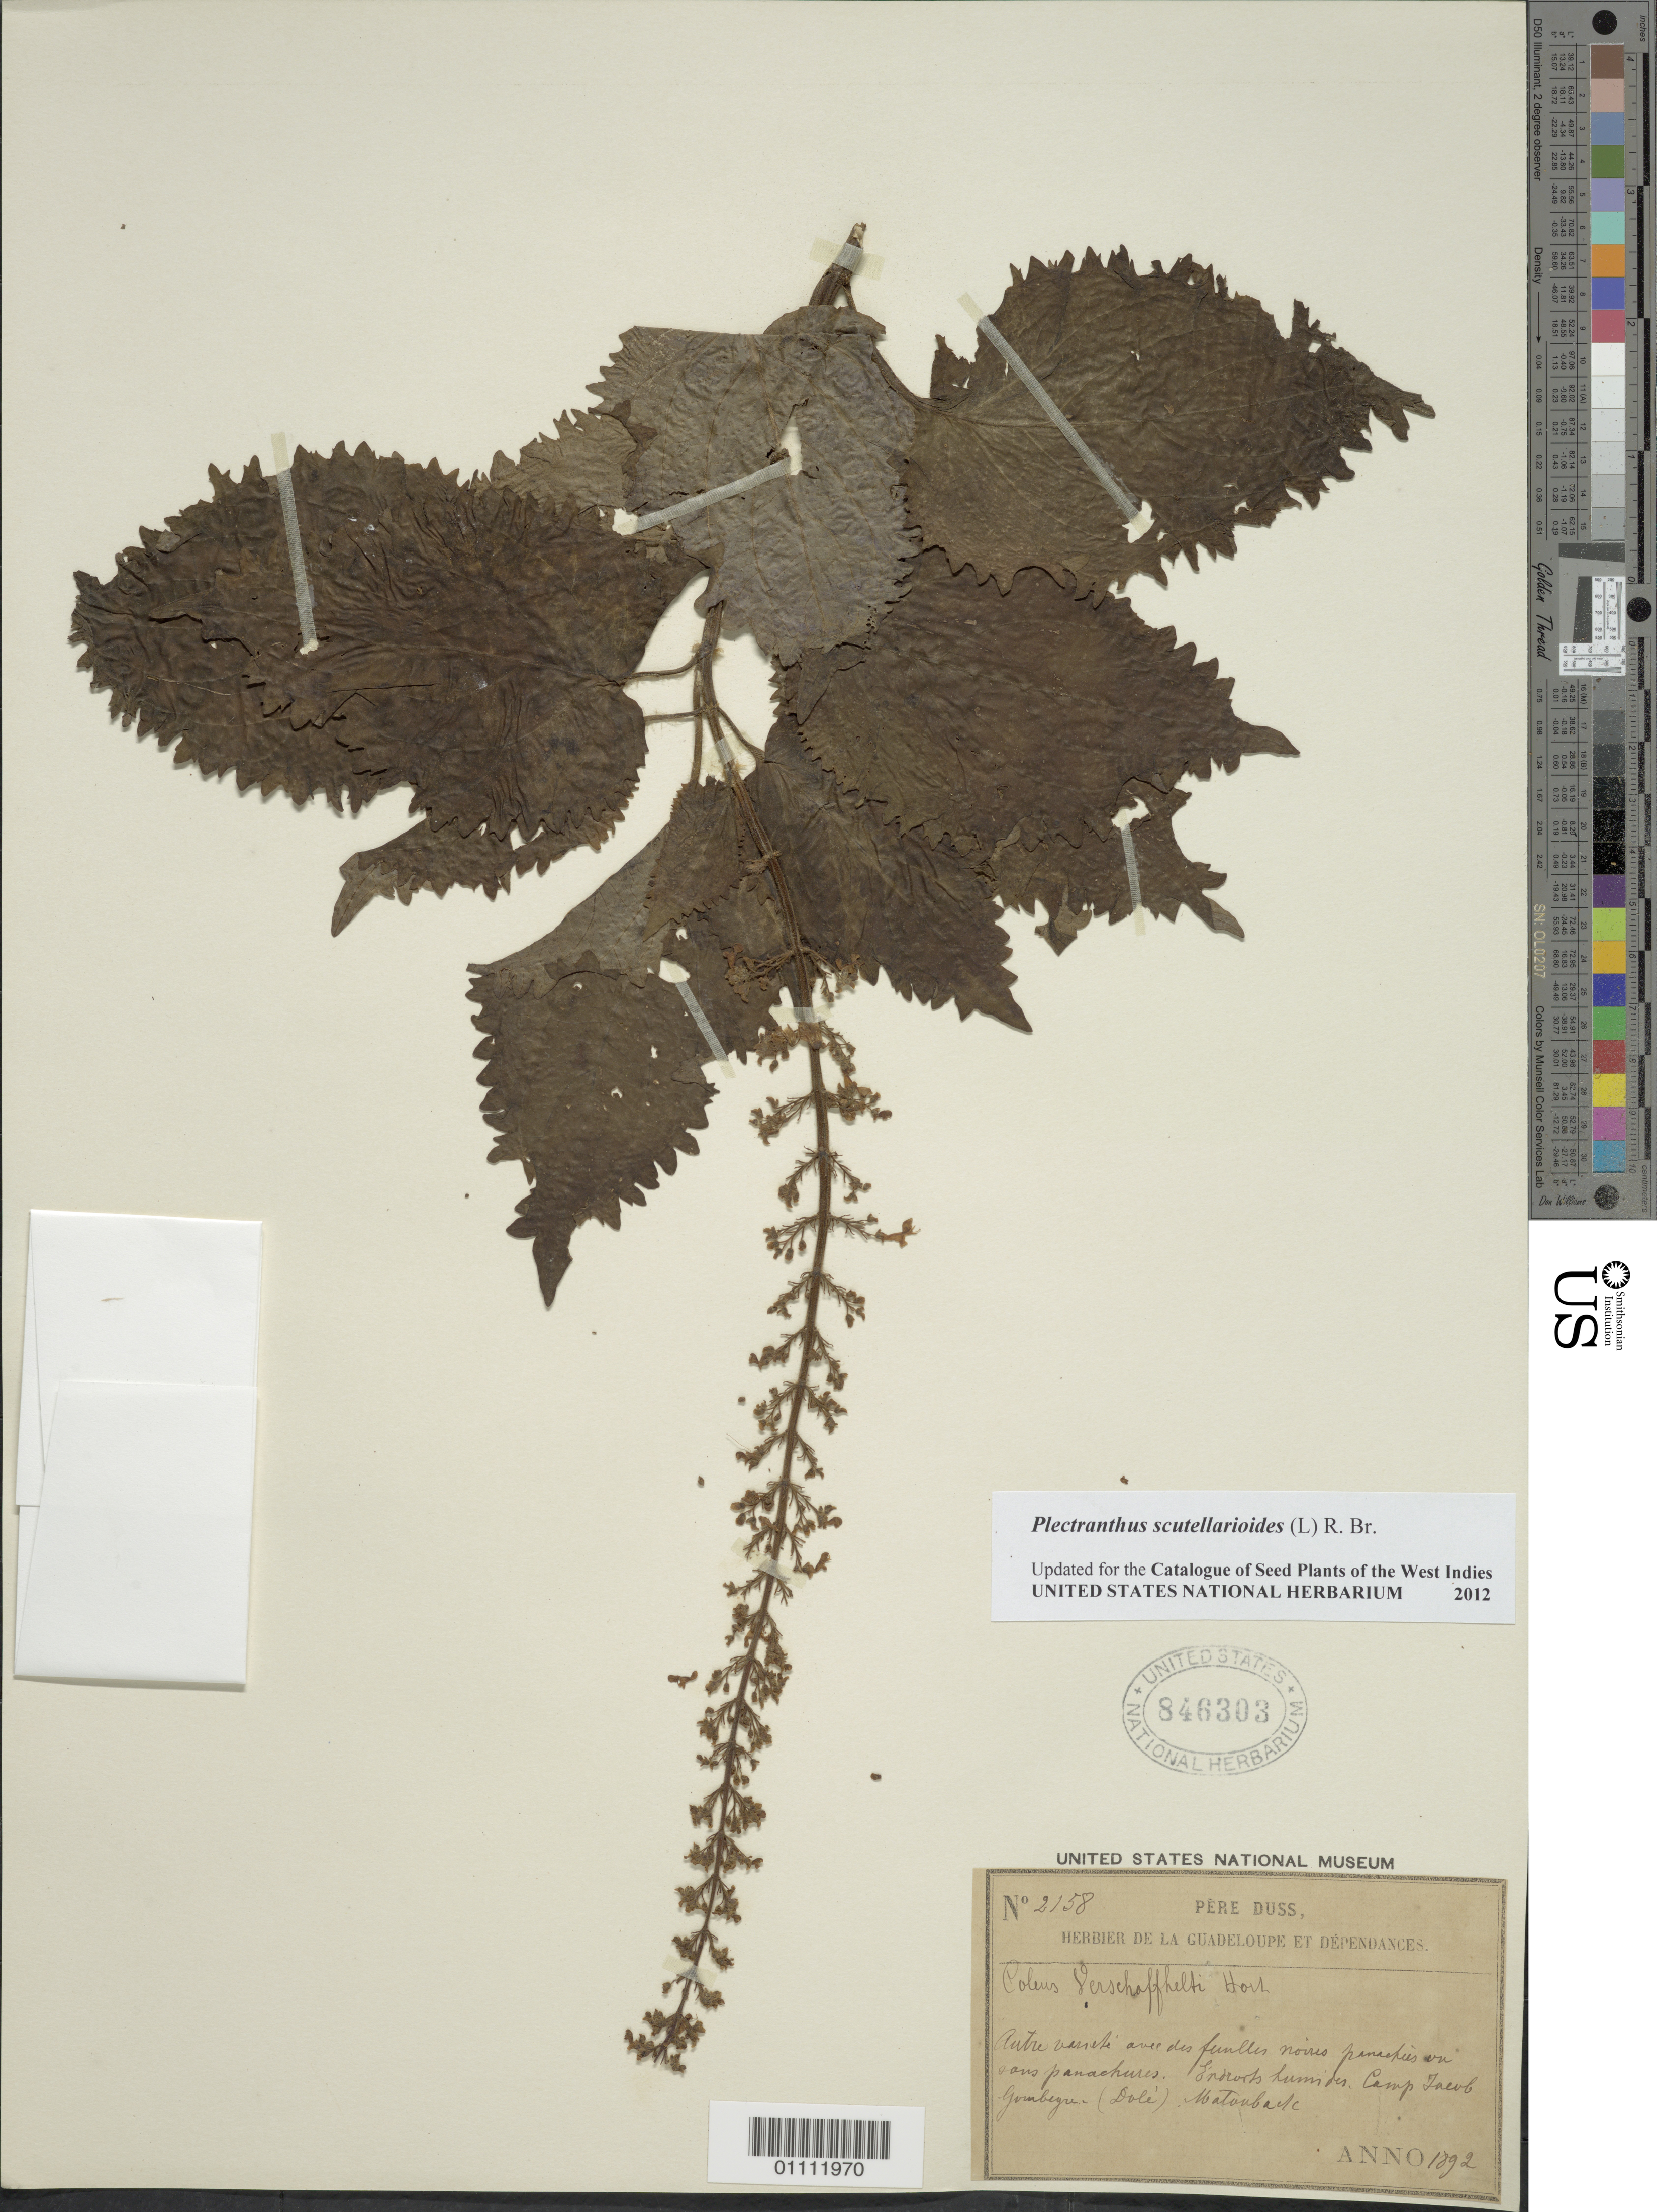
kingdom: Plantae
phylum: Tracheophyta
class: Magnoliopsida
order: Lamiales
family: Lamiaceae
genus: Plectranthus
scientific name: Plectranthus scutellarioides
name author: (L.) R. Br.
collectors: Père Duss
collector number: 2158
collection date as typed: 1892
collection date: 1892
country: Guadeloupe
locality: Camp Jacob, Gourbeyre (Dolé) Matouba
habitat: Endroits humides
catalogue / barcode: US 846303